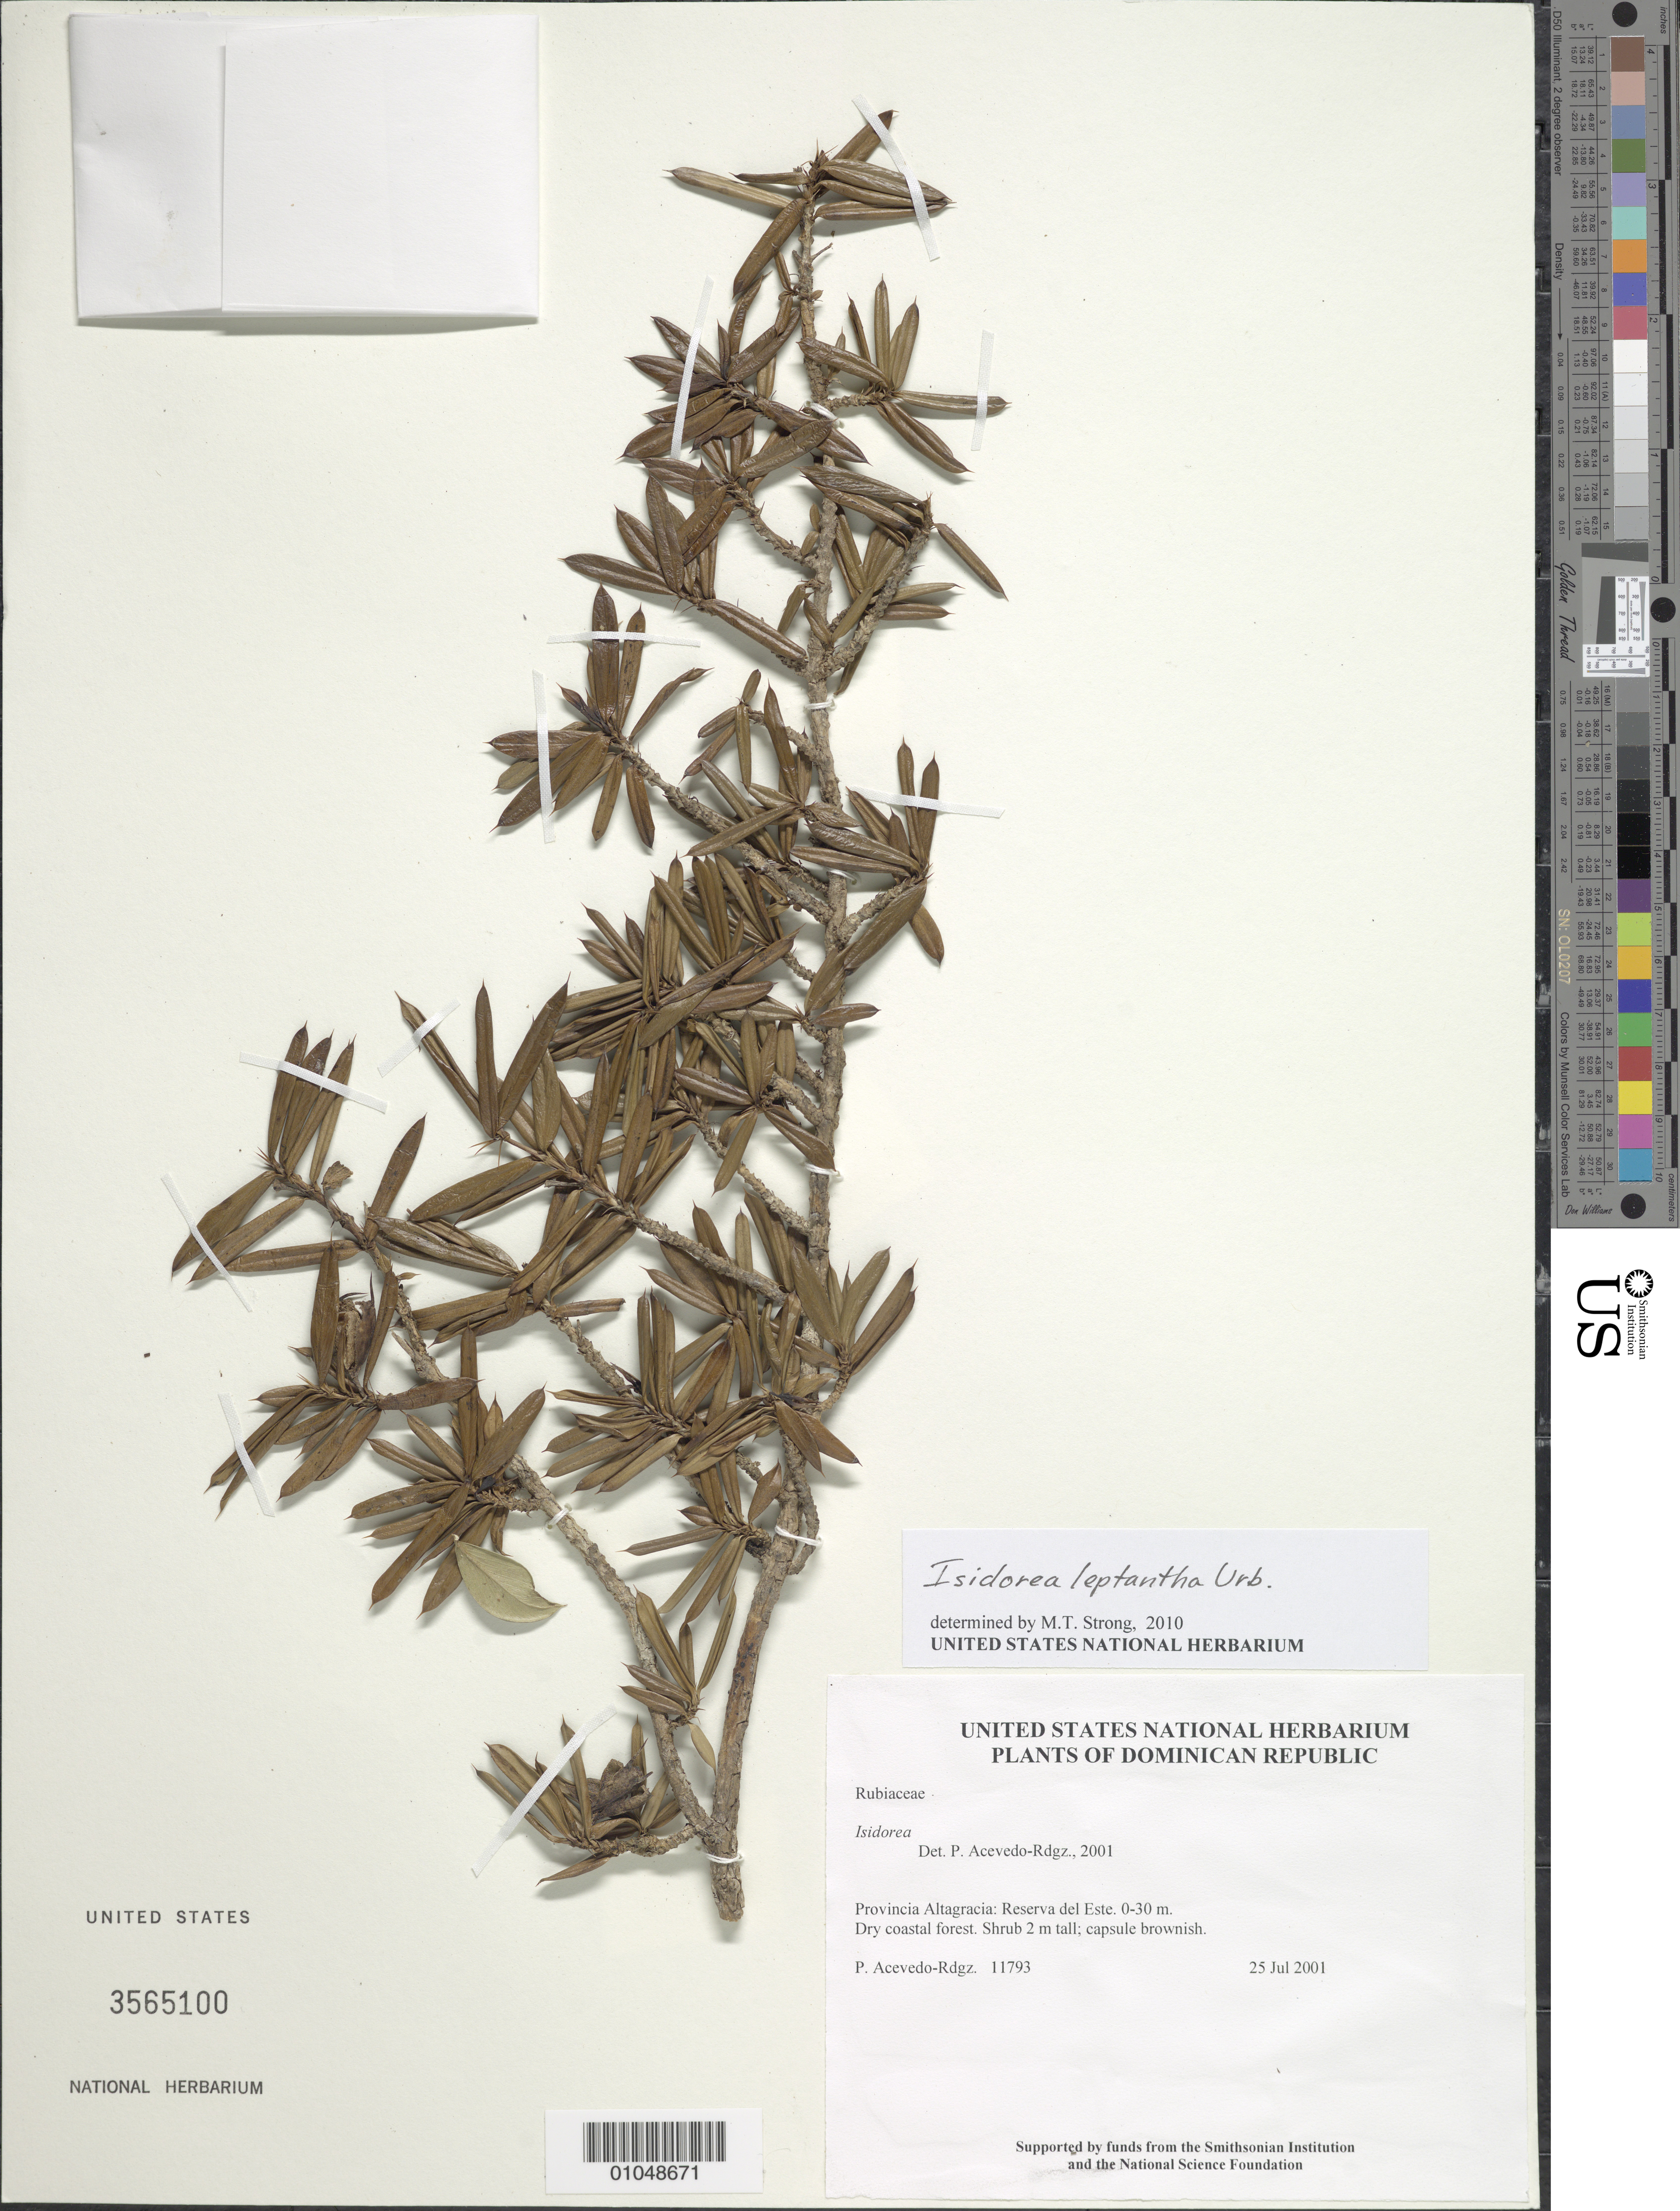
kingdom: Plantae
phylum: Tracheophyta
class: Magnoliopsida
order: Gentianales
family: Rubiaceae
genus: Isidorea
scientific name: Isidorea leptantha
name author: Urb.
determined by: Strong, M. T., (US), Smithsonian Institution - National Museum of Natural History (UNITED STATES)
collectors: P. Acevedo-Rodr.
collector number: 11793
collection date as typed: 25 Jul 2001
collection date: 2001-07-25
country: Dominican Republic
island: Hispaniola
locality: Provincia Altagracia: Reserva del Este.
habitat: Dry coastal forest.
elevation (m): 0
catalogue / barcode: US 3565100